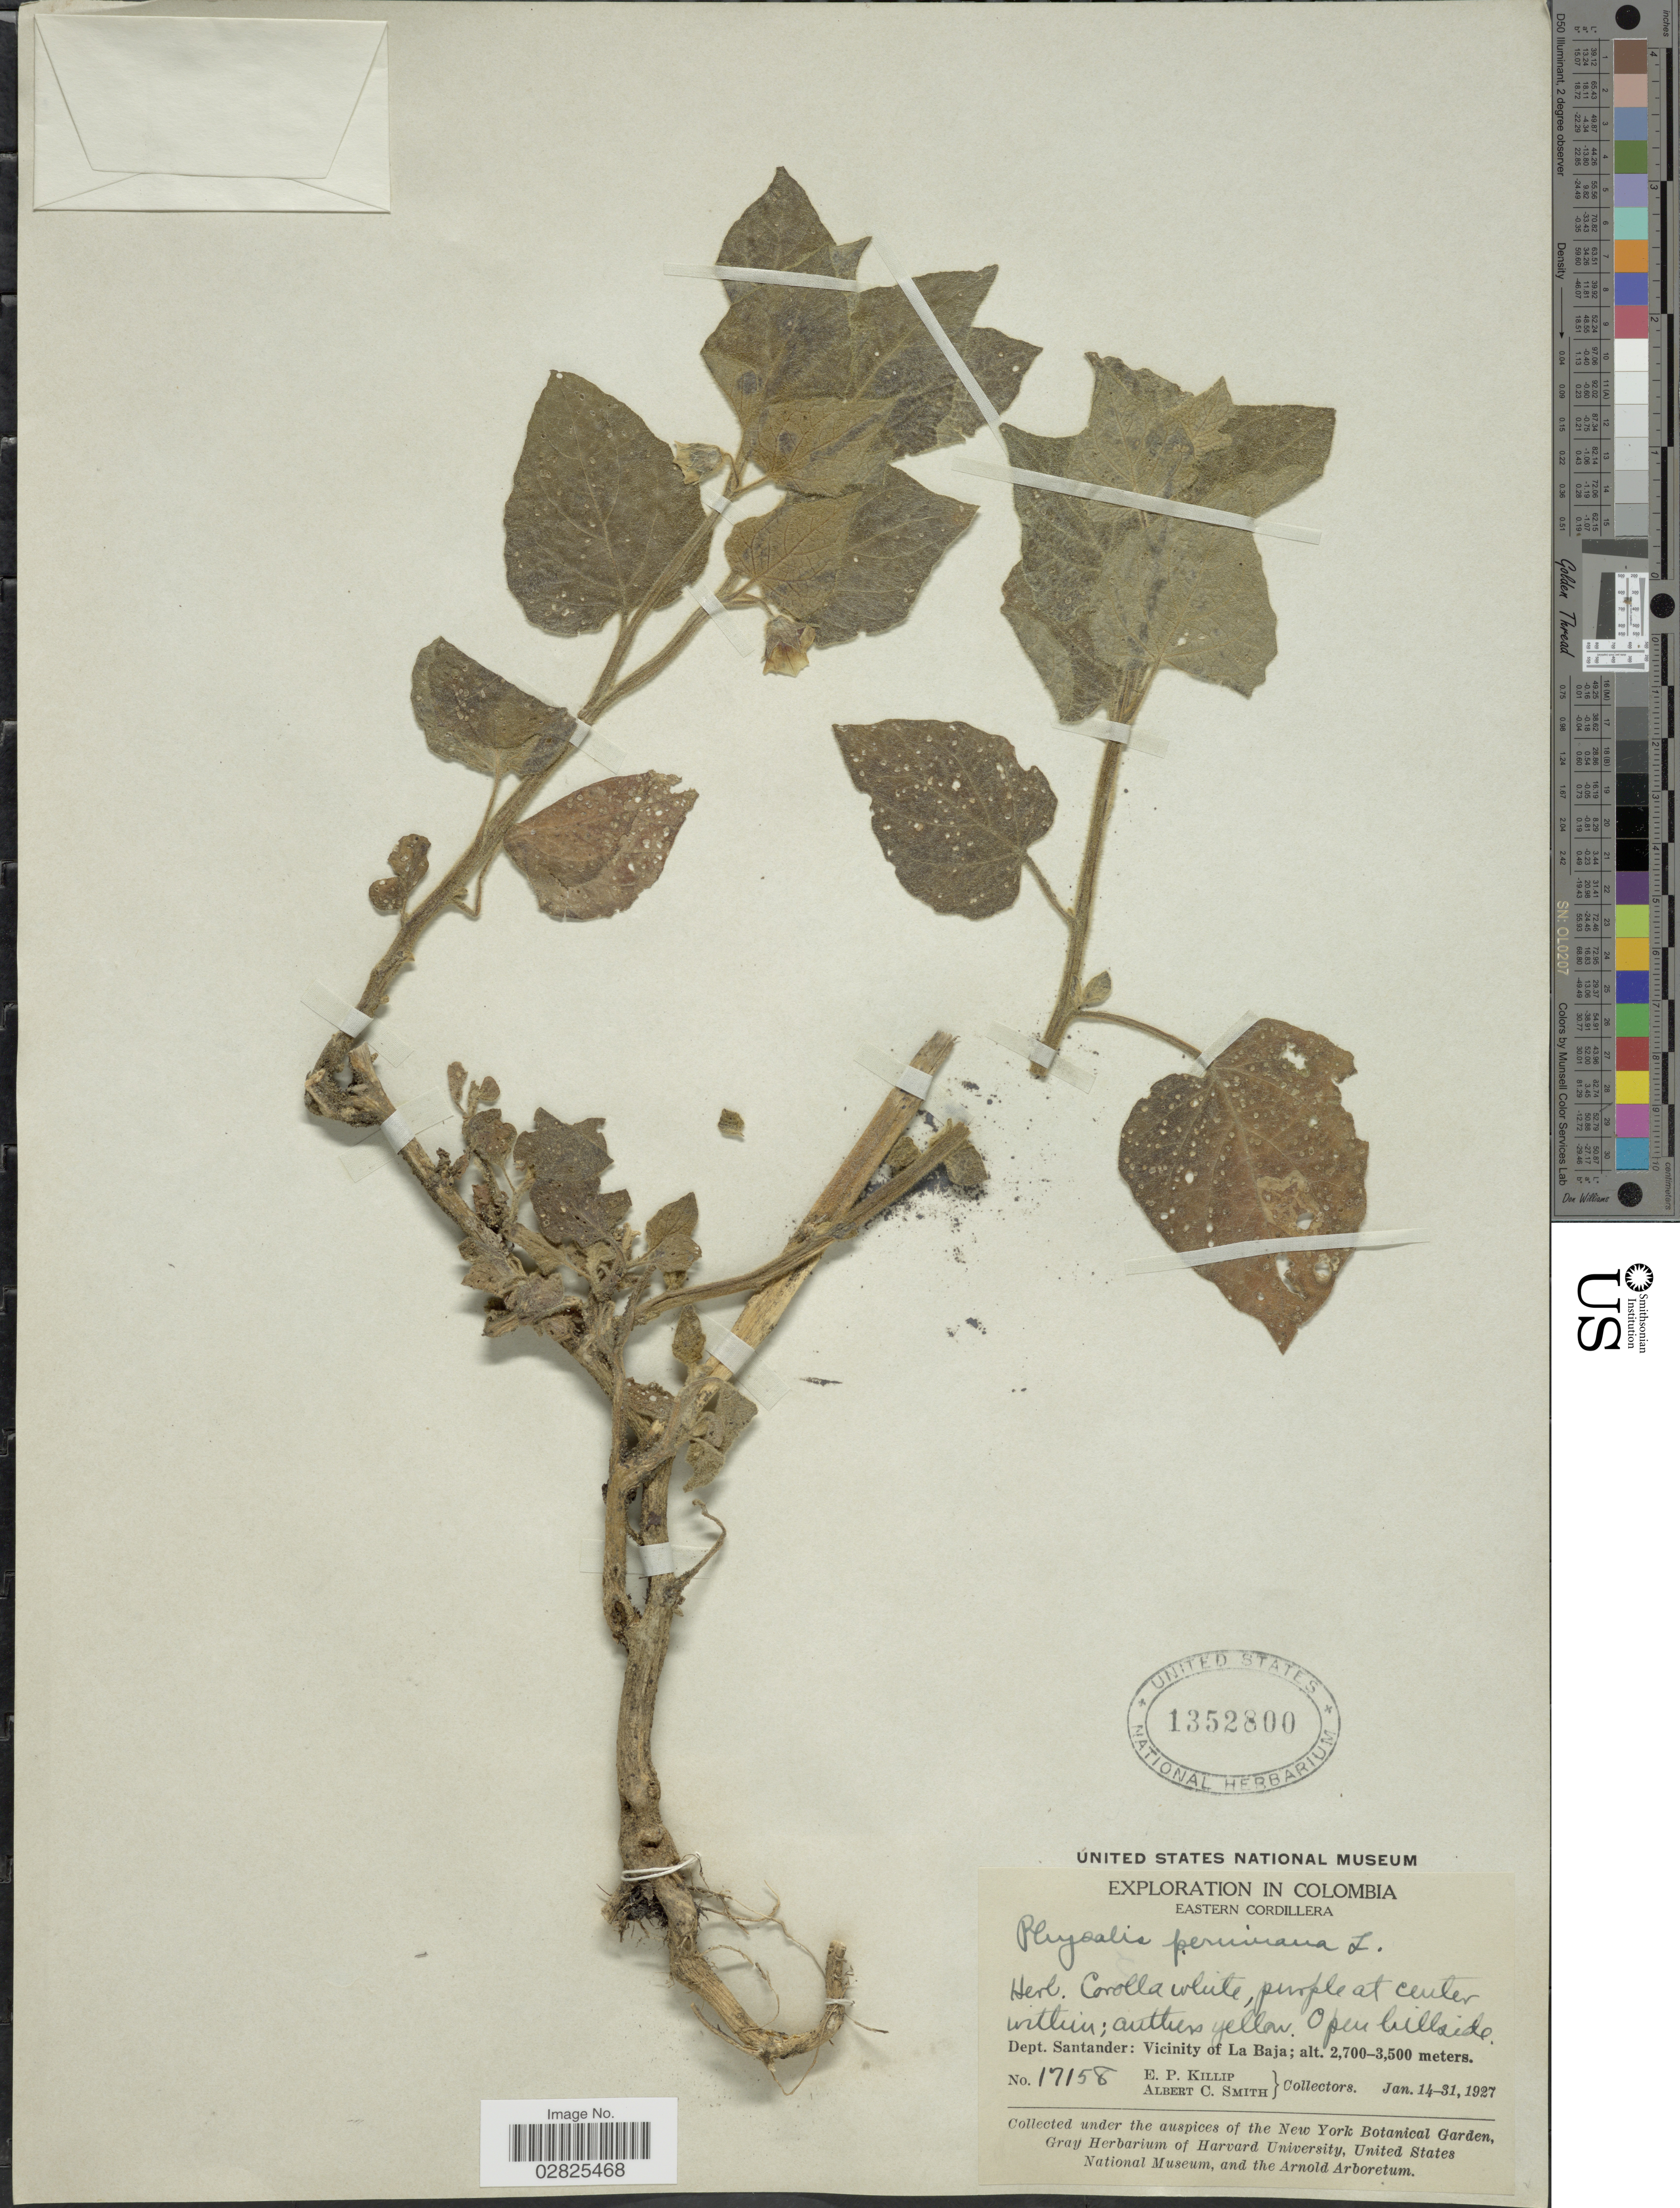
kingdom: Plantae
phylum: Tracheophyta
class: Magnoliopsida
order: Solanales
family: Solanaceae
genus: Physalis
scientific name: Physalis peruviana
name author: L.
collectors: E. P. Killip & A. C. Smith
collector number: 17158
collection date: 1927-01-14/1927-01-31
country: Colombia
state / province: Santander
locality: Eastern Cordillera. Dept. Santander: Vicinity of La Baja.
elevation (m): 2700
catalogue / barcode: US 1352800